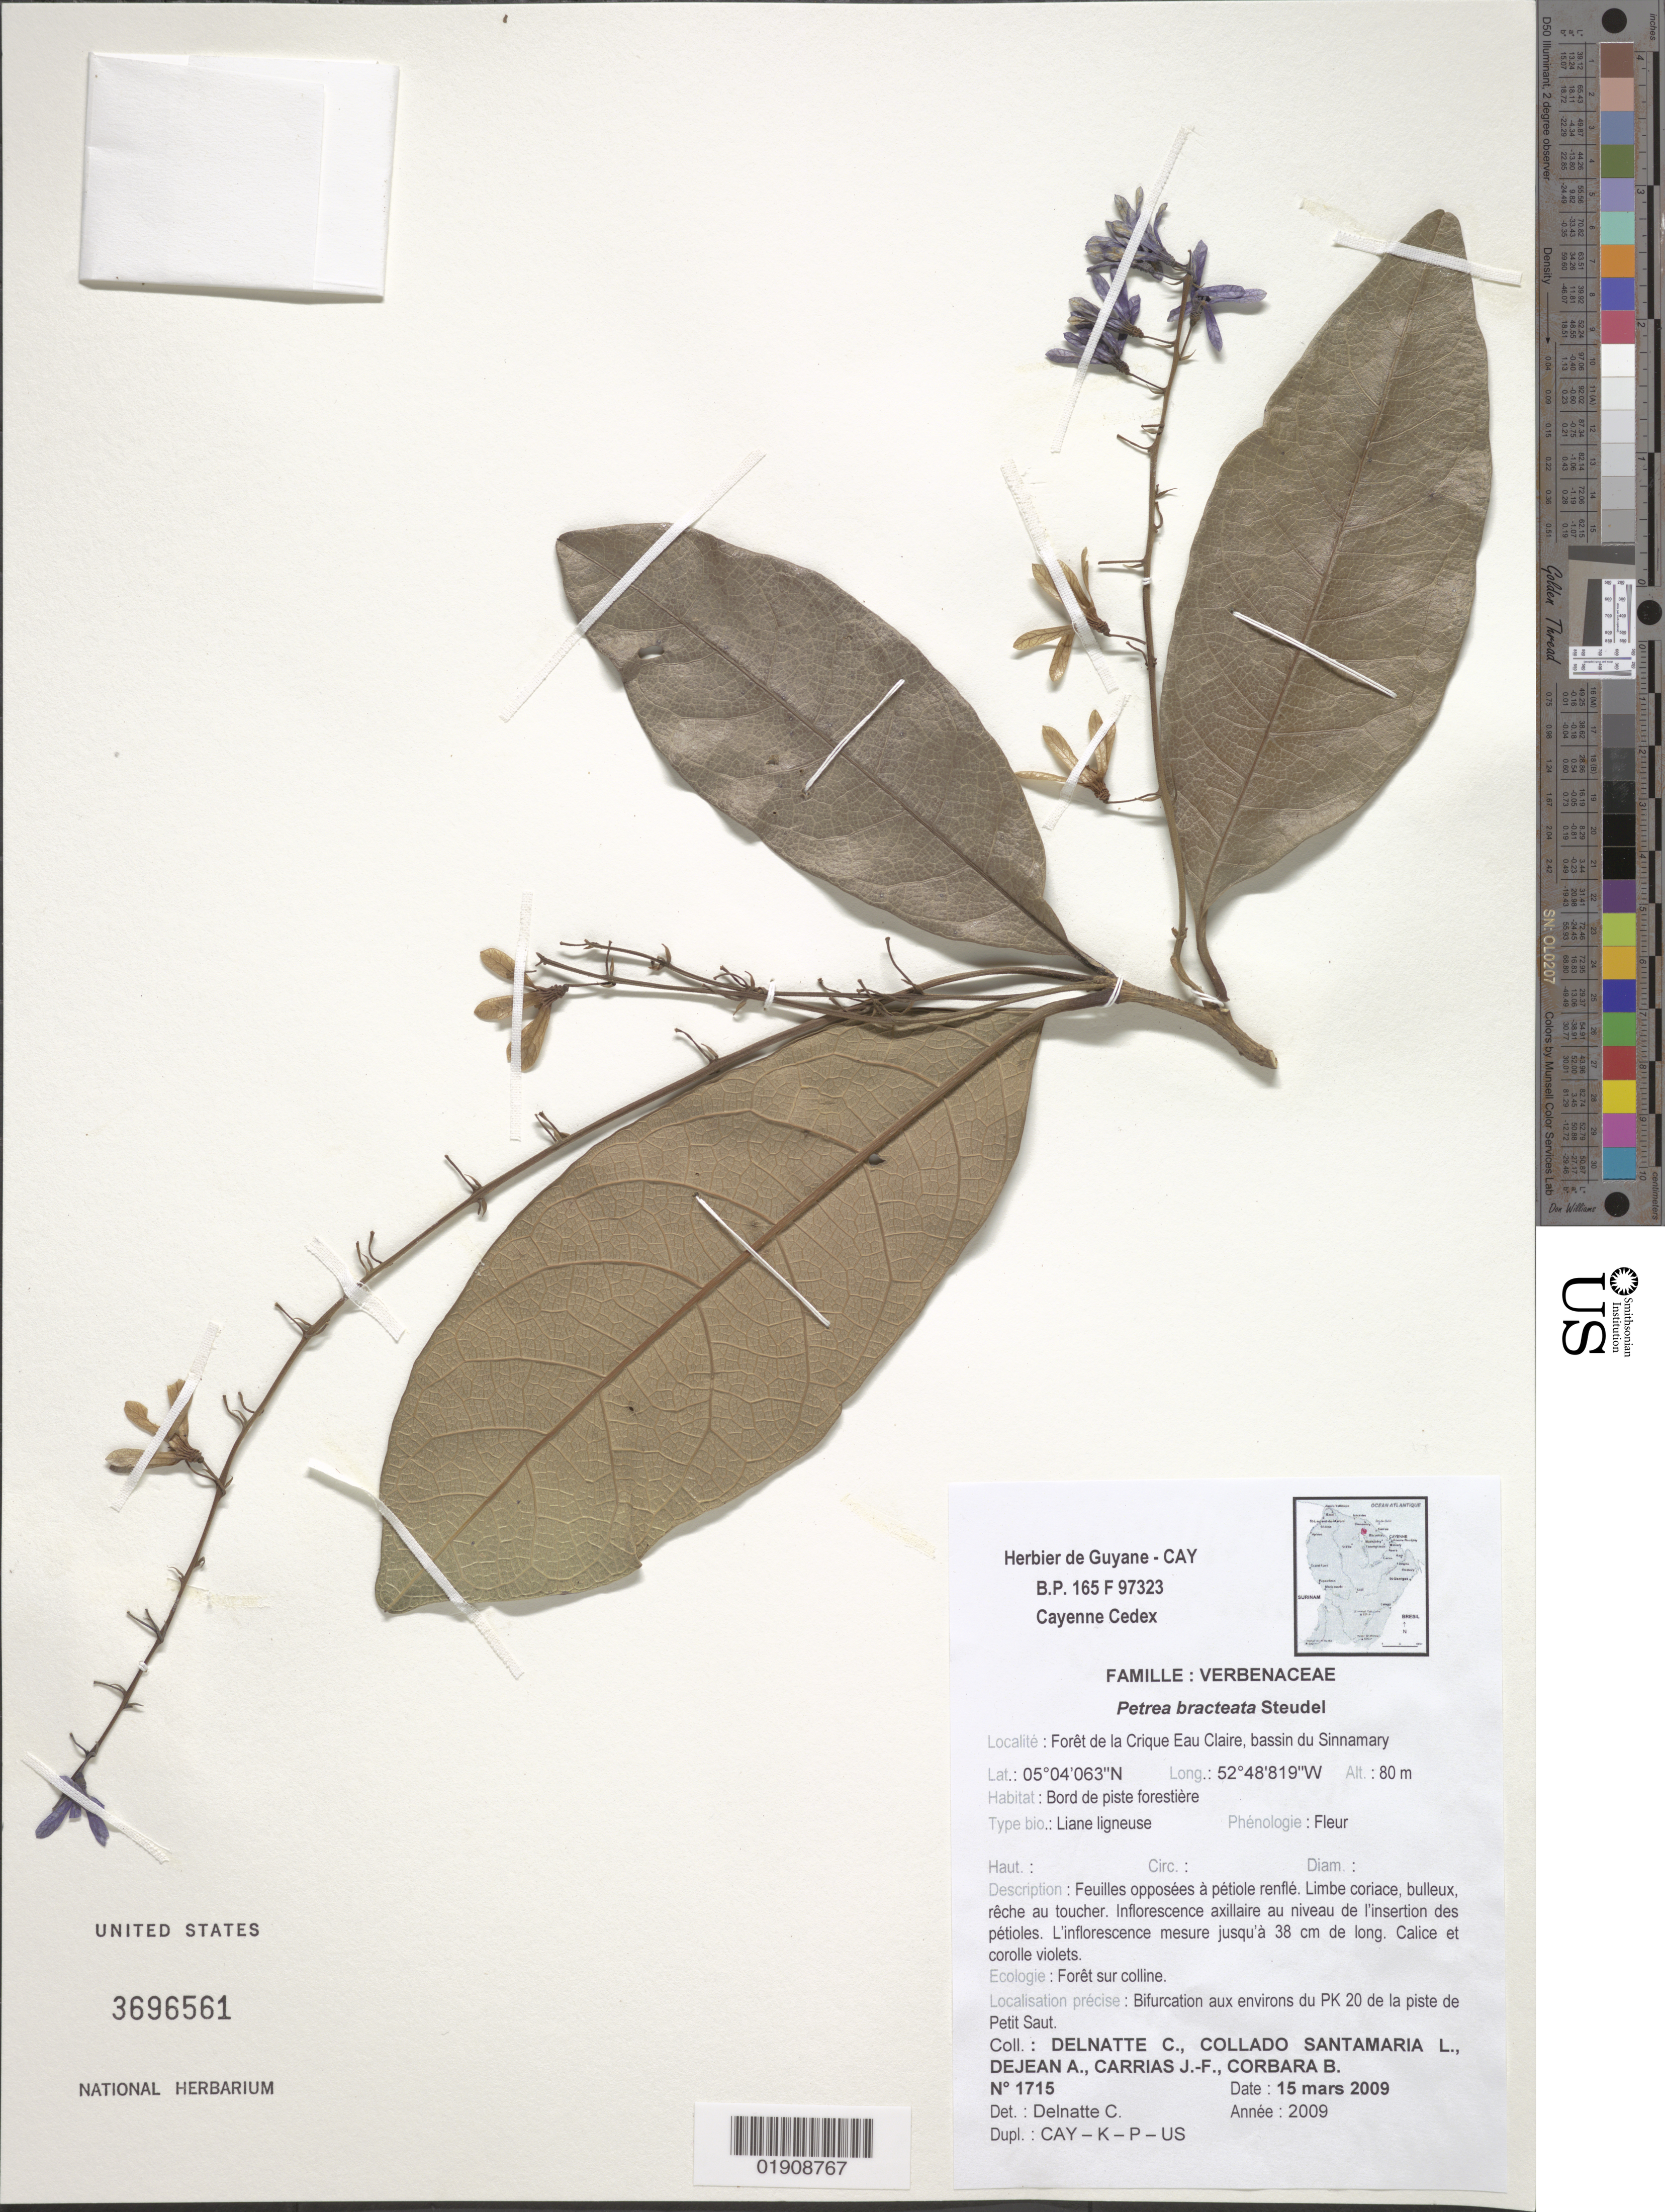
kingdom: Plantae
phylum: Tracheophyta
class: Magnoliopsida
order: Lamiales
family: Verbenaceae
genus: Petrea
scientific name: Petrea bracteata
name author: Steud.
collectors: C. Delnatte, L. Collado Santamaria, A. Dejean, J. Carrias & B. Corbara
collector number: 1715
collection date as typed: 15 March 2009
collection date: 2009-03-15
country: French Guiana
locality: Foret de la Crique Eau Claire, bassin du Sinnamary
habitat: Foret sur colline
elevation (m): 80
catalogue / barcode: US 3696561